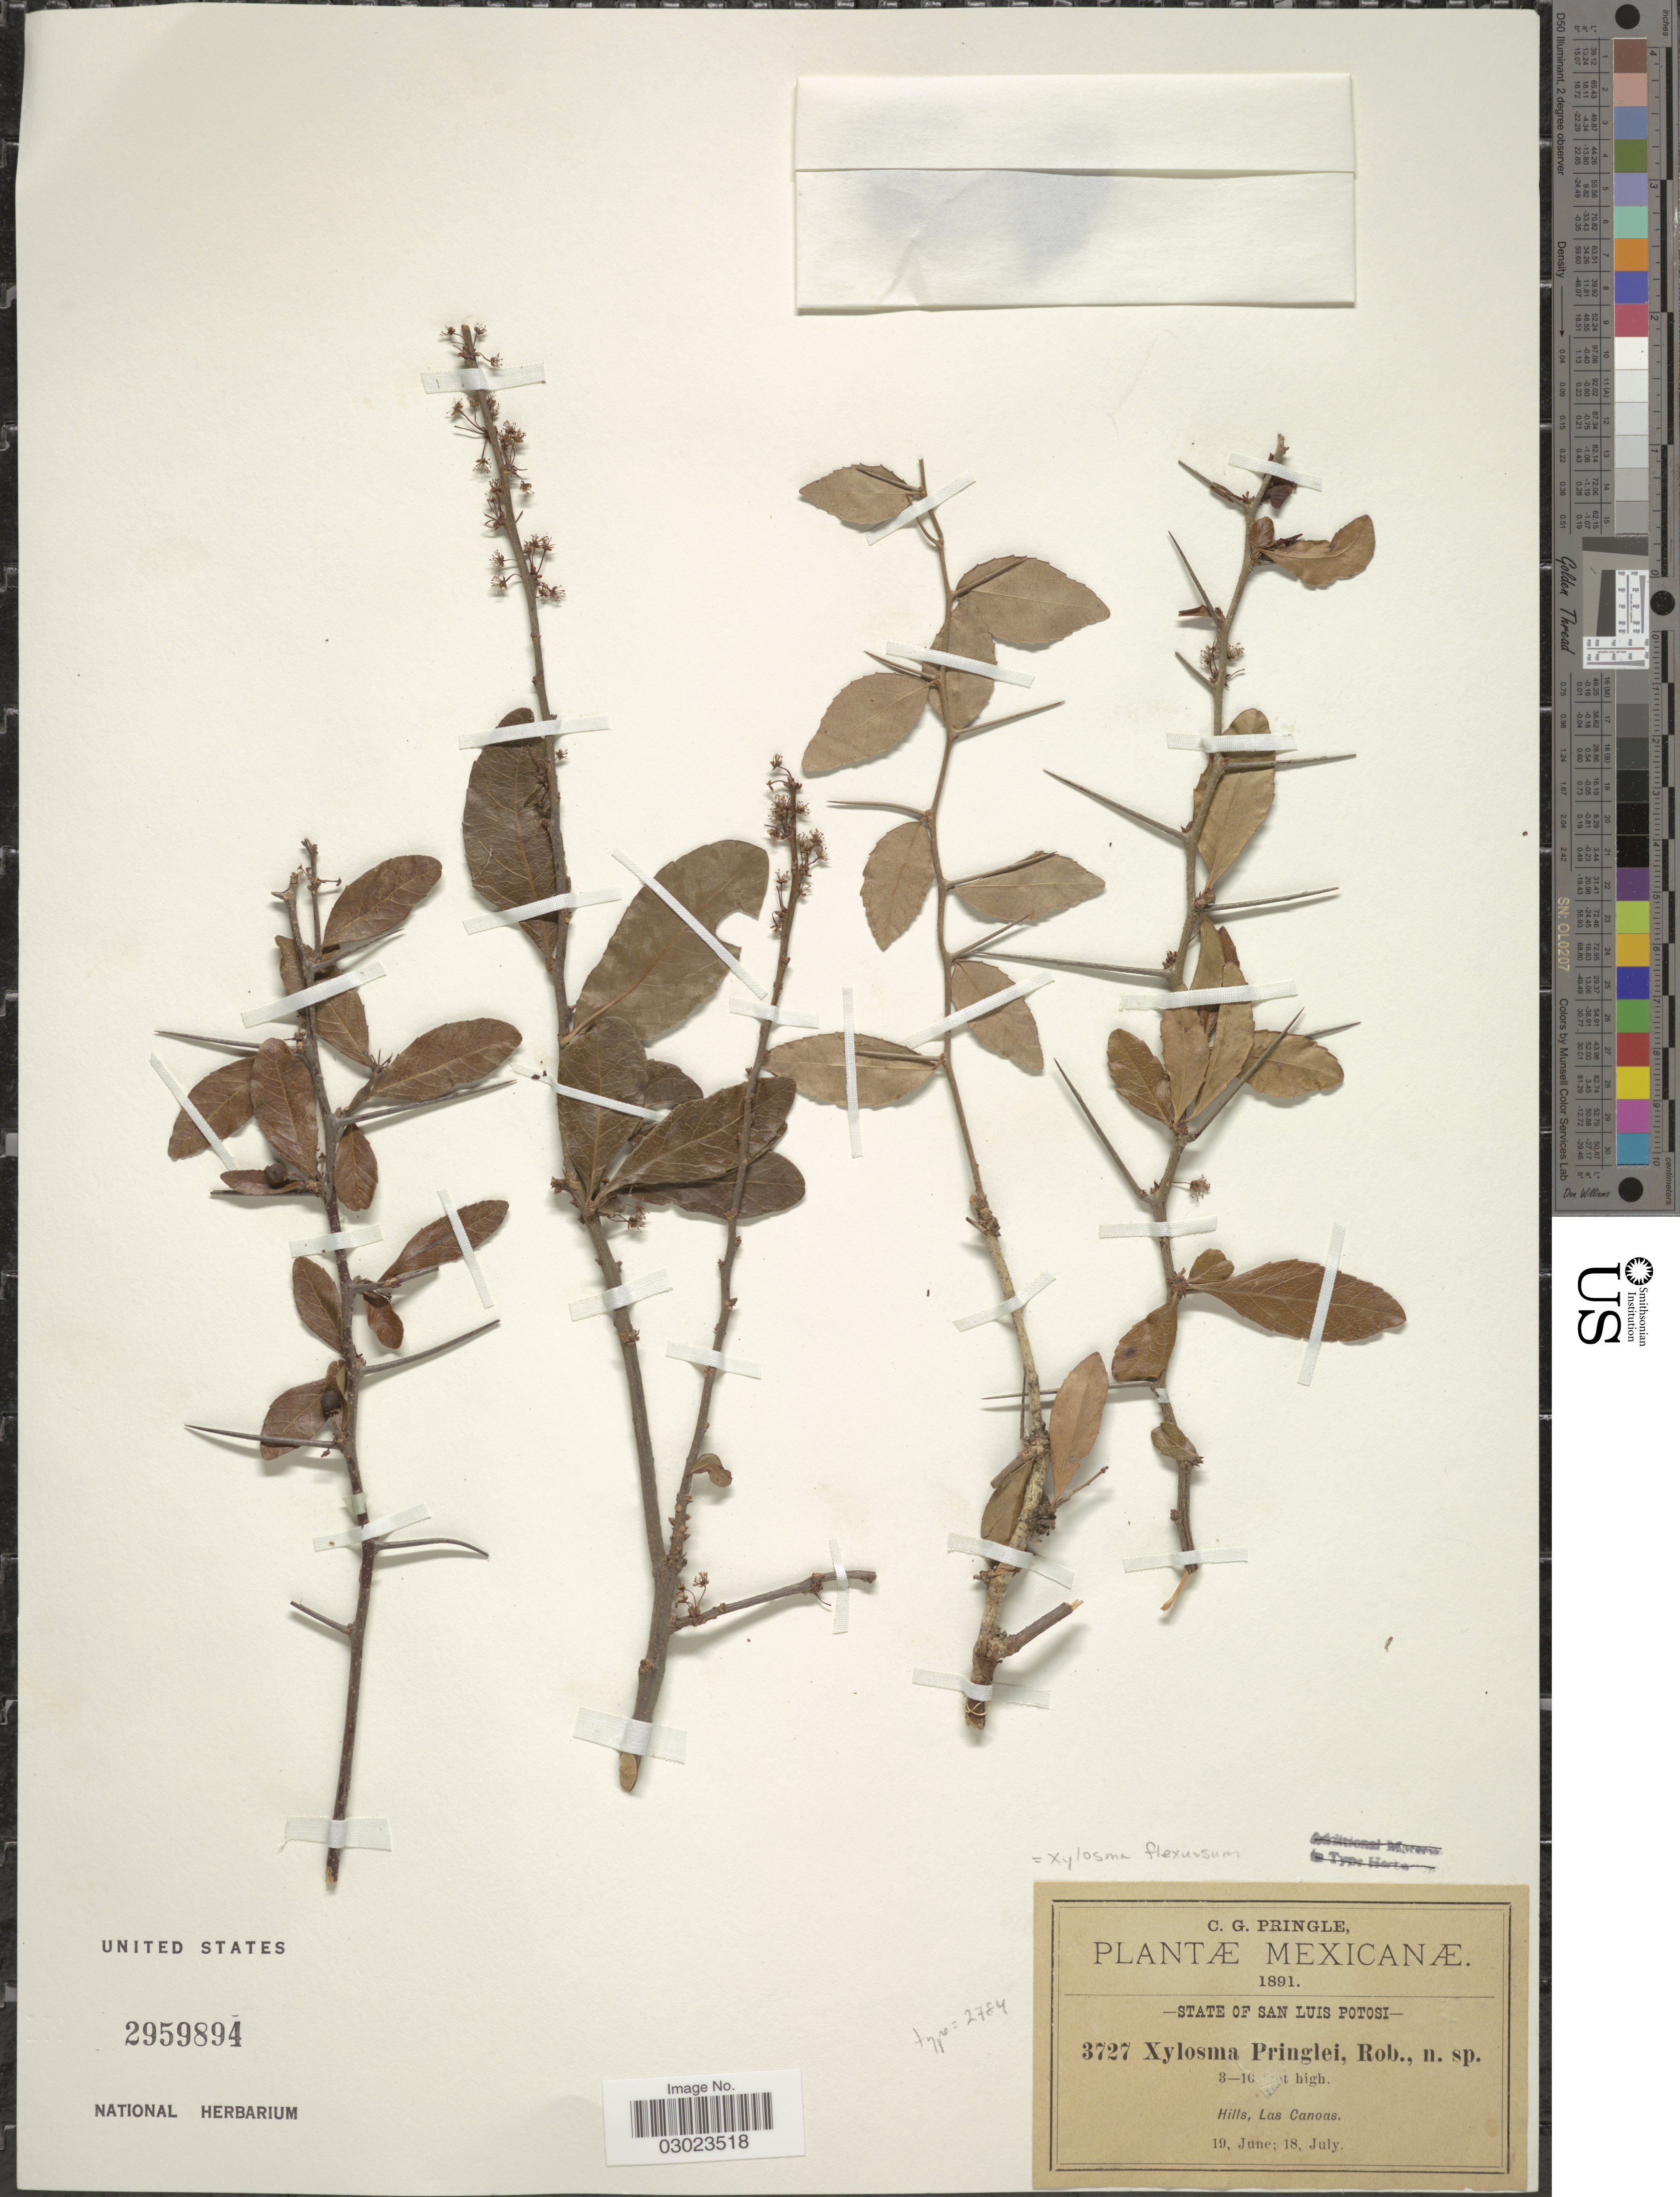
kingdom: Plantae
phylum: Tracheophyta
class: Magnoliopsida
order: Malpighiales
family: Salicaceae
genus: Xylosma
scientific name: Xylosma flexuosa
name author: (Kunth) Hemsl.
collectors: C. G. Pringle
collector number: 3727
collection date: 1891-06-19/1891-07-18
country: Mexico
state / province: San Luis Potosí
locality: Hills, Las Canoas.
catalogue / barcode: US 2959894